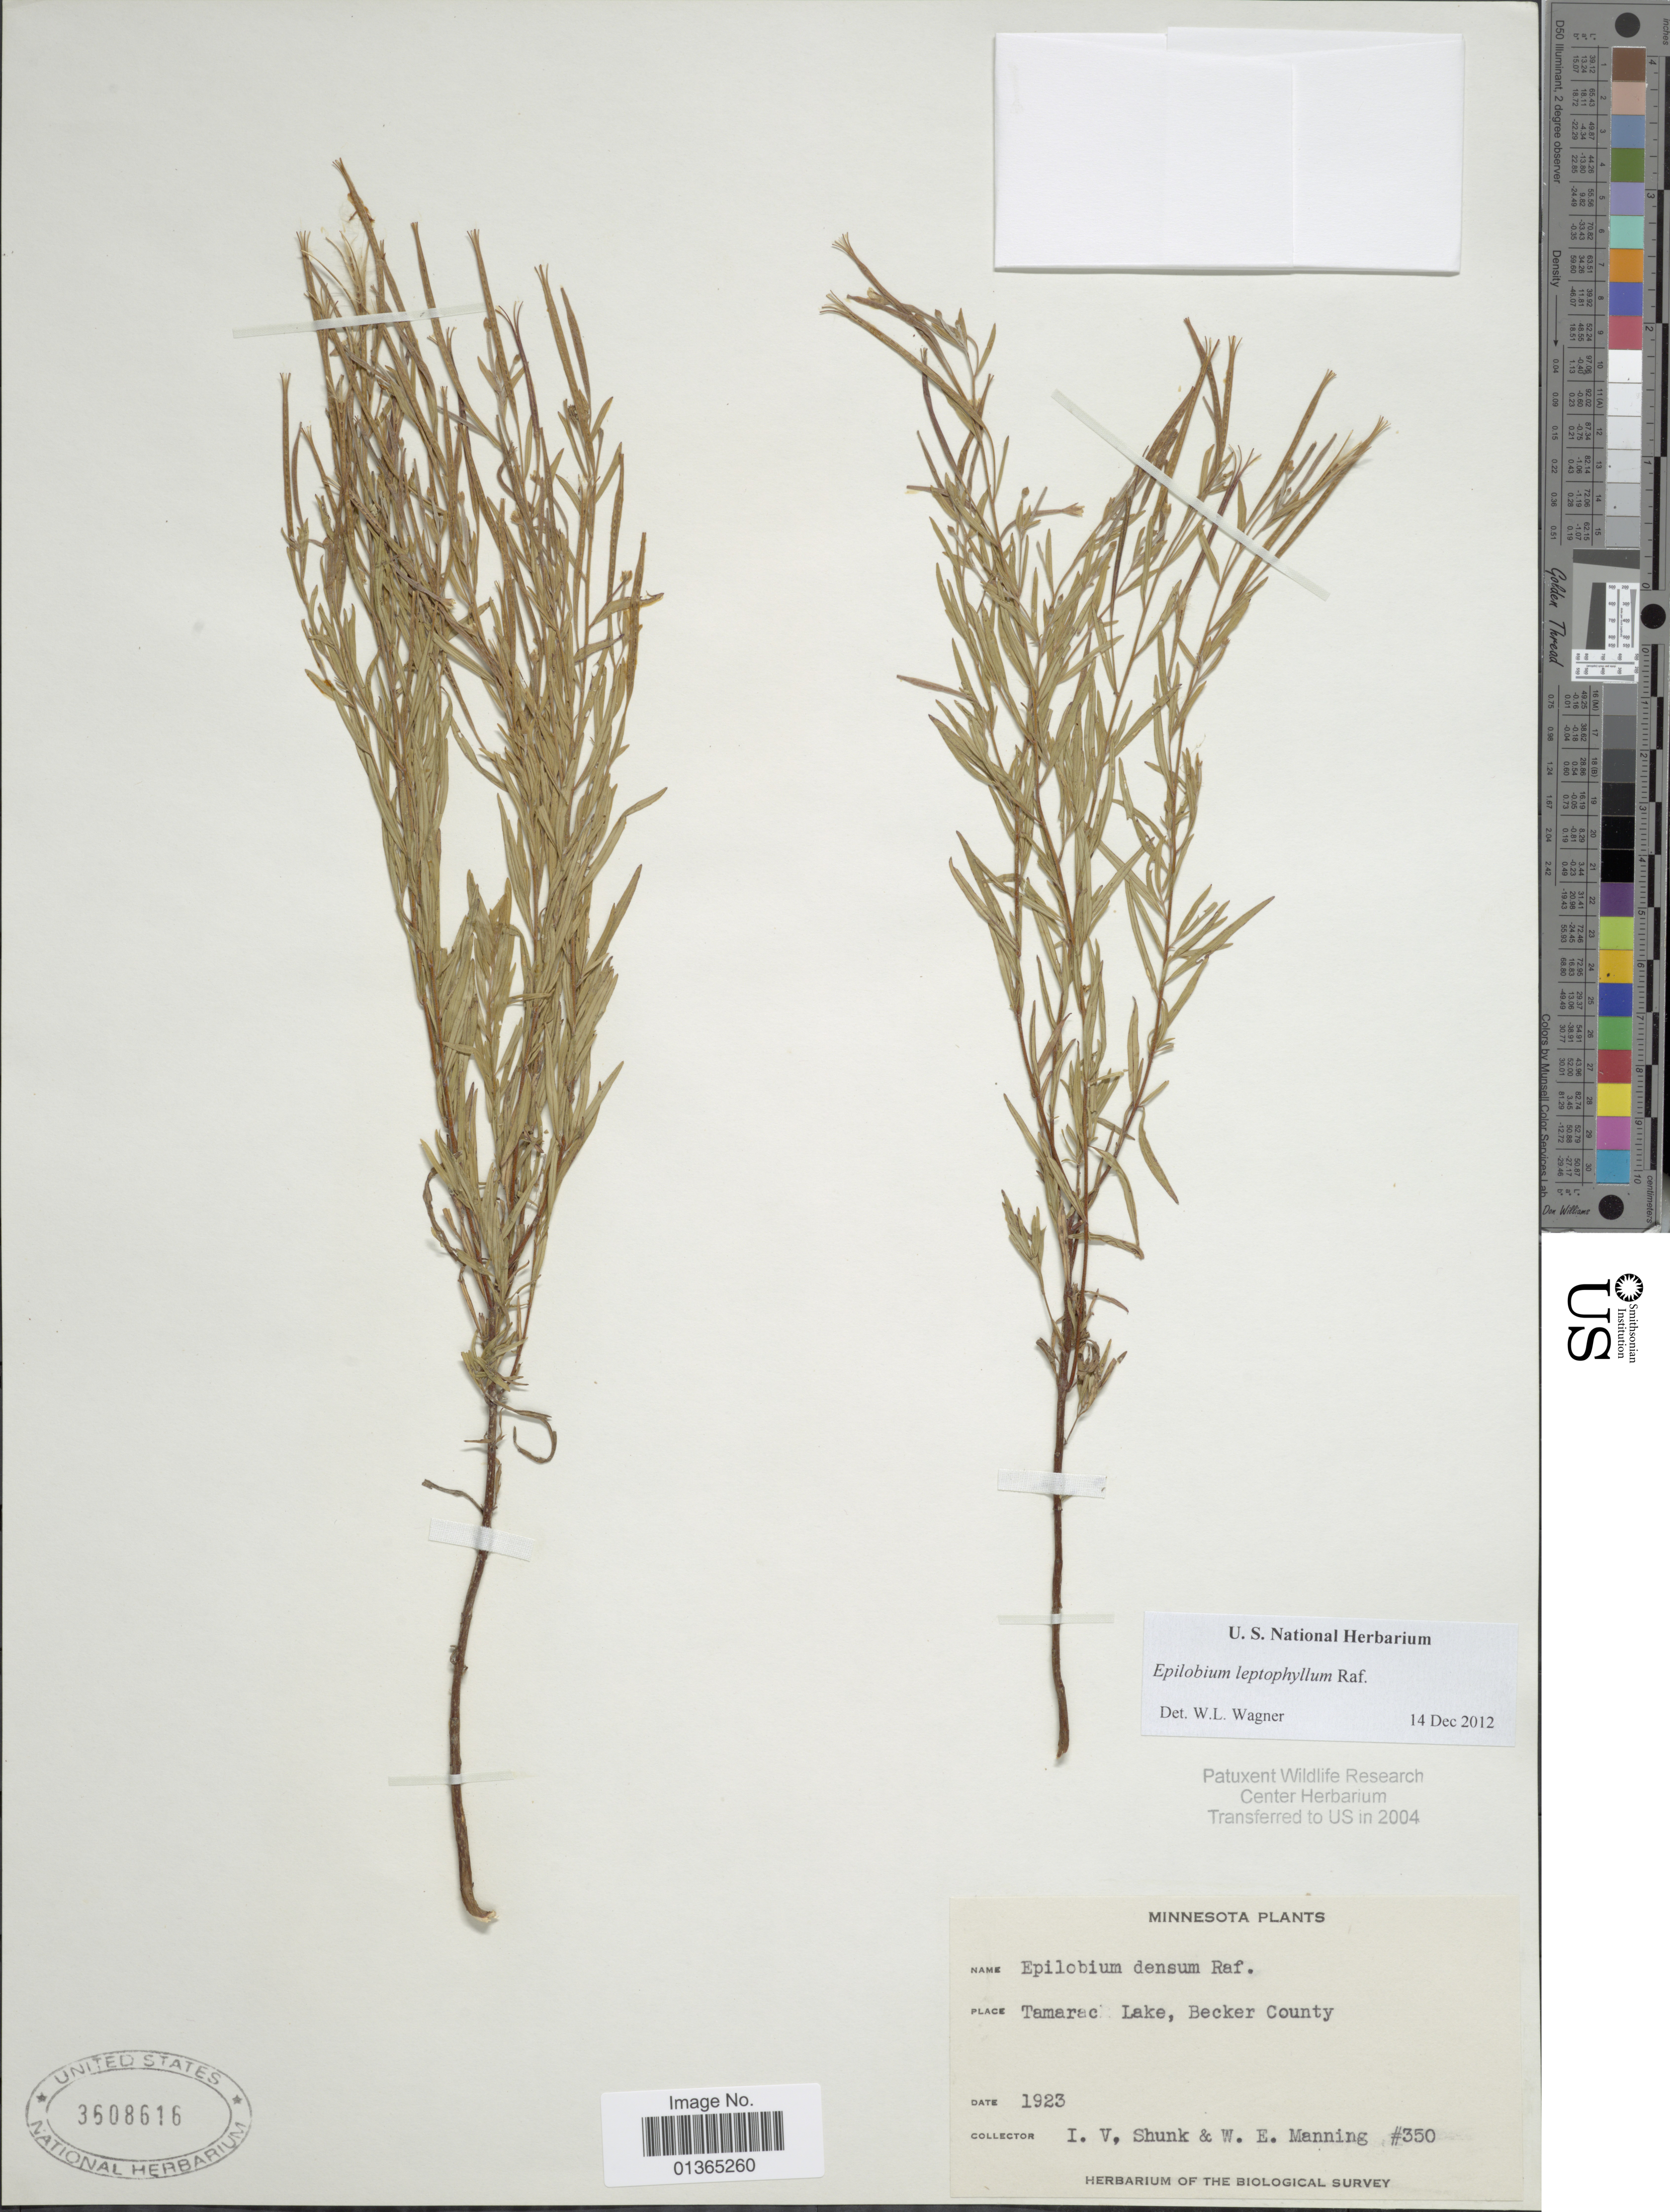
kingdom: Plantae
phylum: Tracheophyta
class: Magnoliopsida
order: Myrtales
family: Onagraceae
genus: Epilobium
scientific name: Epilobium leptophyllum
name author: Raf.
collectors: I. Shunk & W. Manning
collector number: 350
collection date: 1923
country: United States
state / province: Minnesota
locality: Tamarack Lake, Becker County.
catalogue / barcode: US 3608616